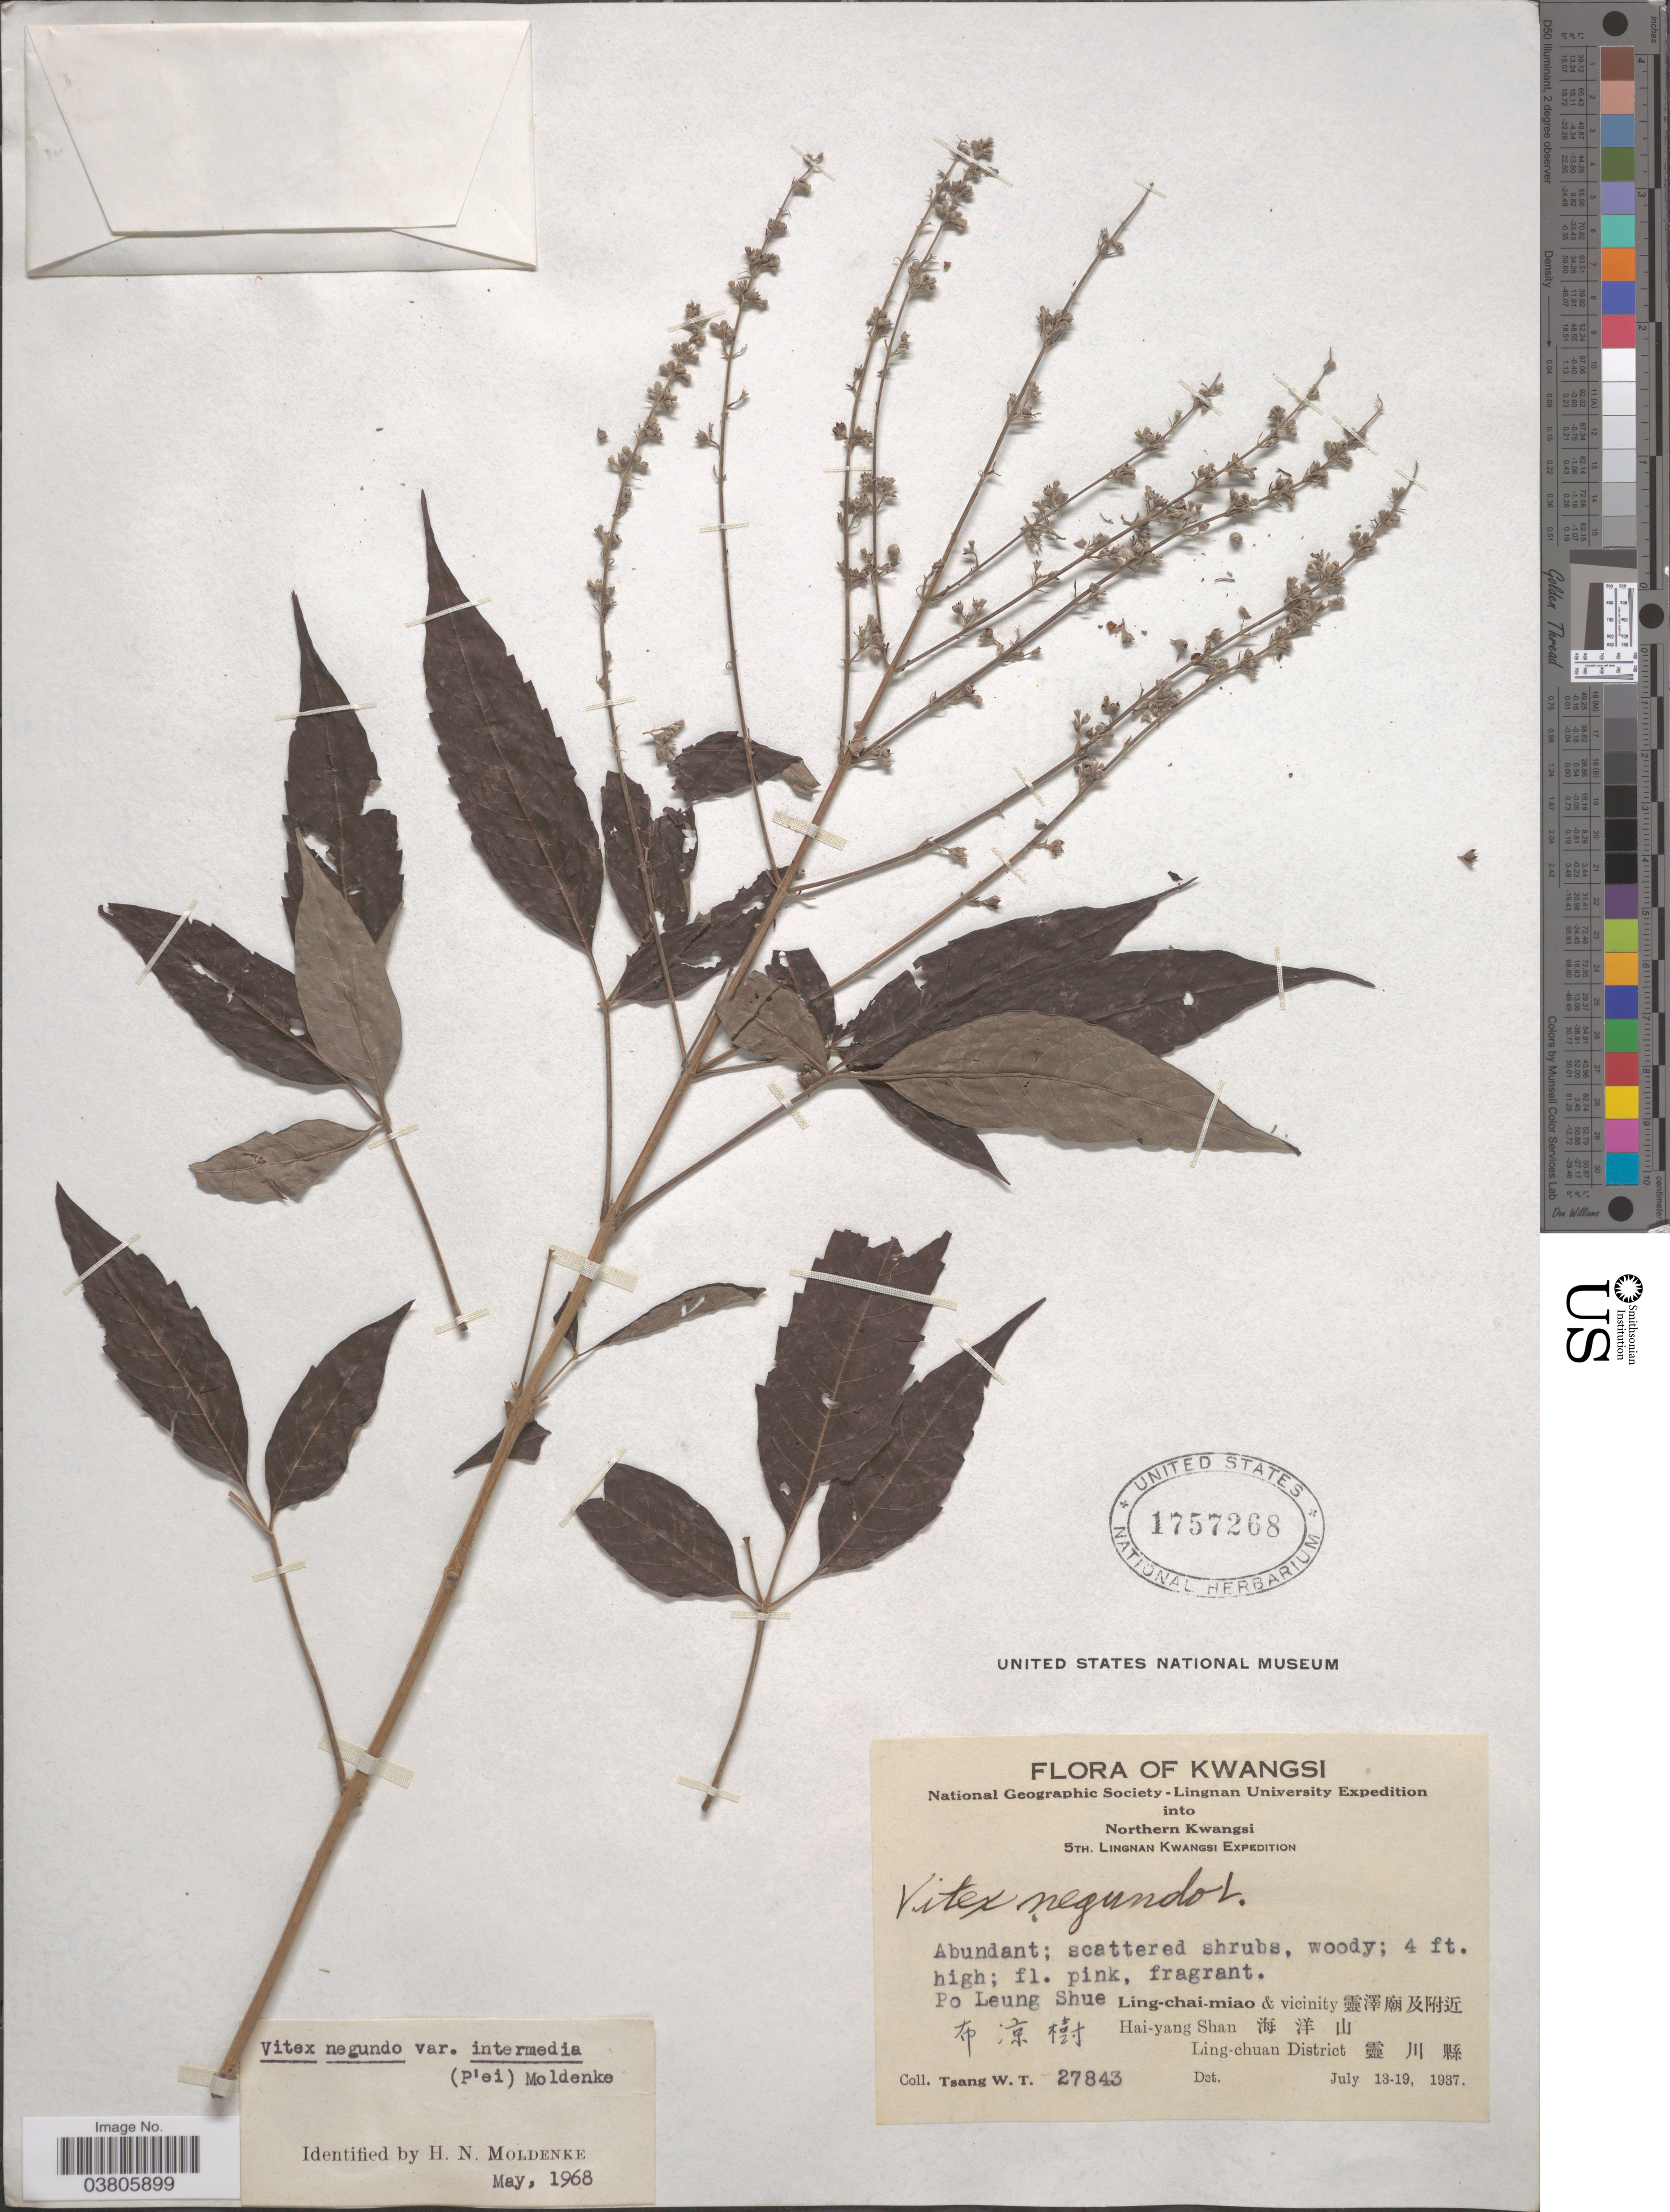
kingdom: Plantae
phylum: Tracheophyta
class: Magnoliopsida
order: Lamiales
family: Lamiaceae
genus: Vitex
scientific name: Vitex negundo var. intermedia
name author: (C. Pei) Moldenke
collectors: W. T. Tsang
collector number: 27843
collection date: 1937-07-13/1937-07-19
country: China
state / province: Guangxi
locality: Kwangsi. Northern Kwangsi. Po Leung Shue X. Ling-chai-miao & vicinity X. Hai-yang Shan X. Ling-chuan District X.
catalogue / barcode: US 1757268